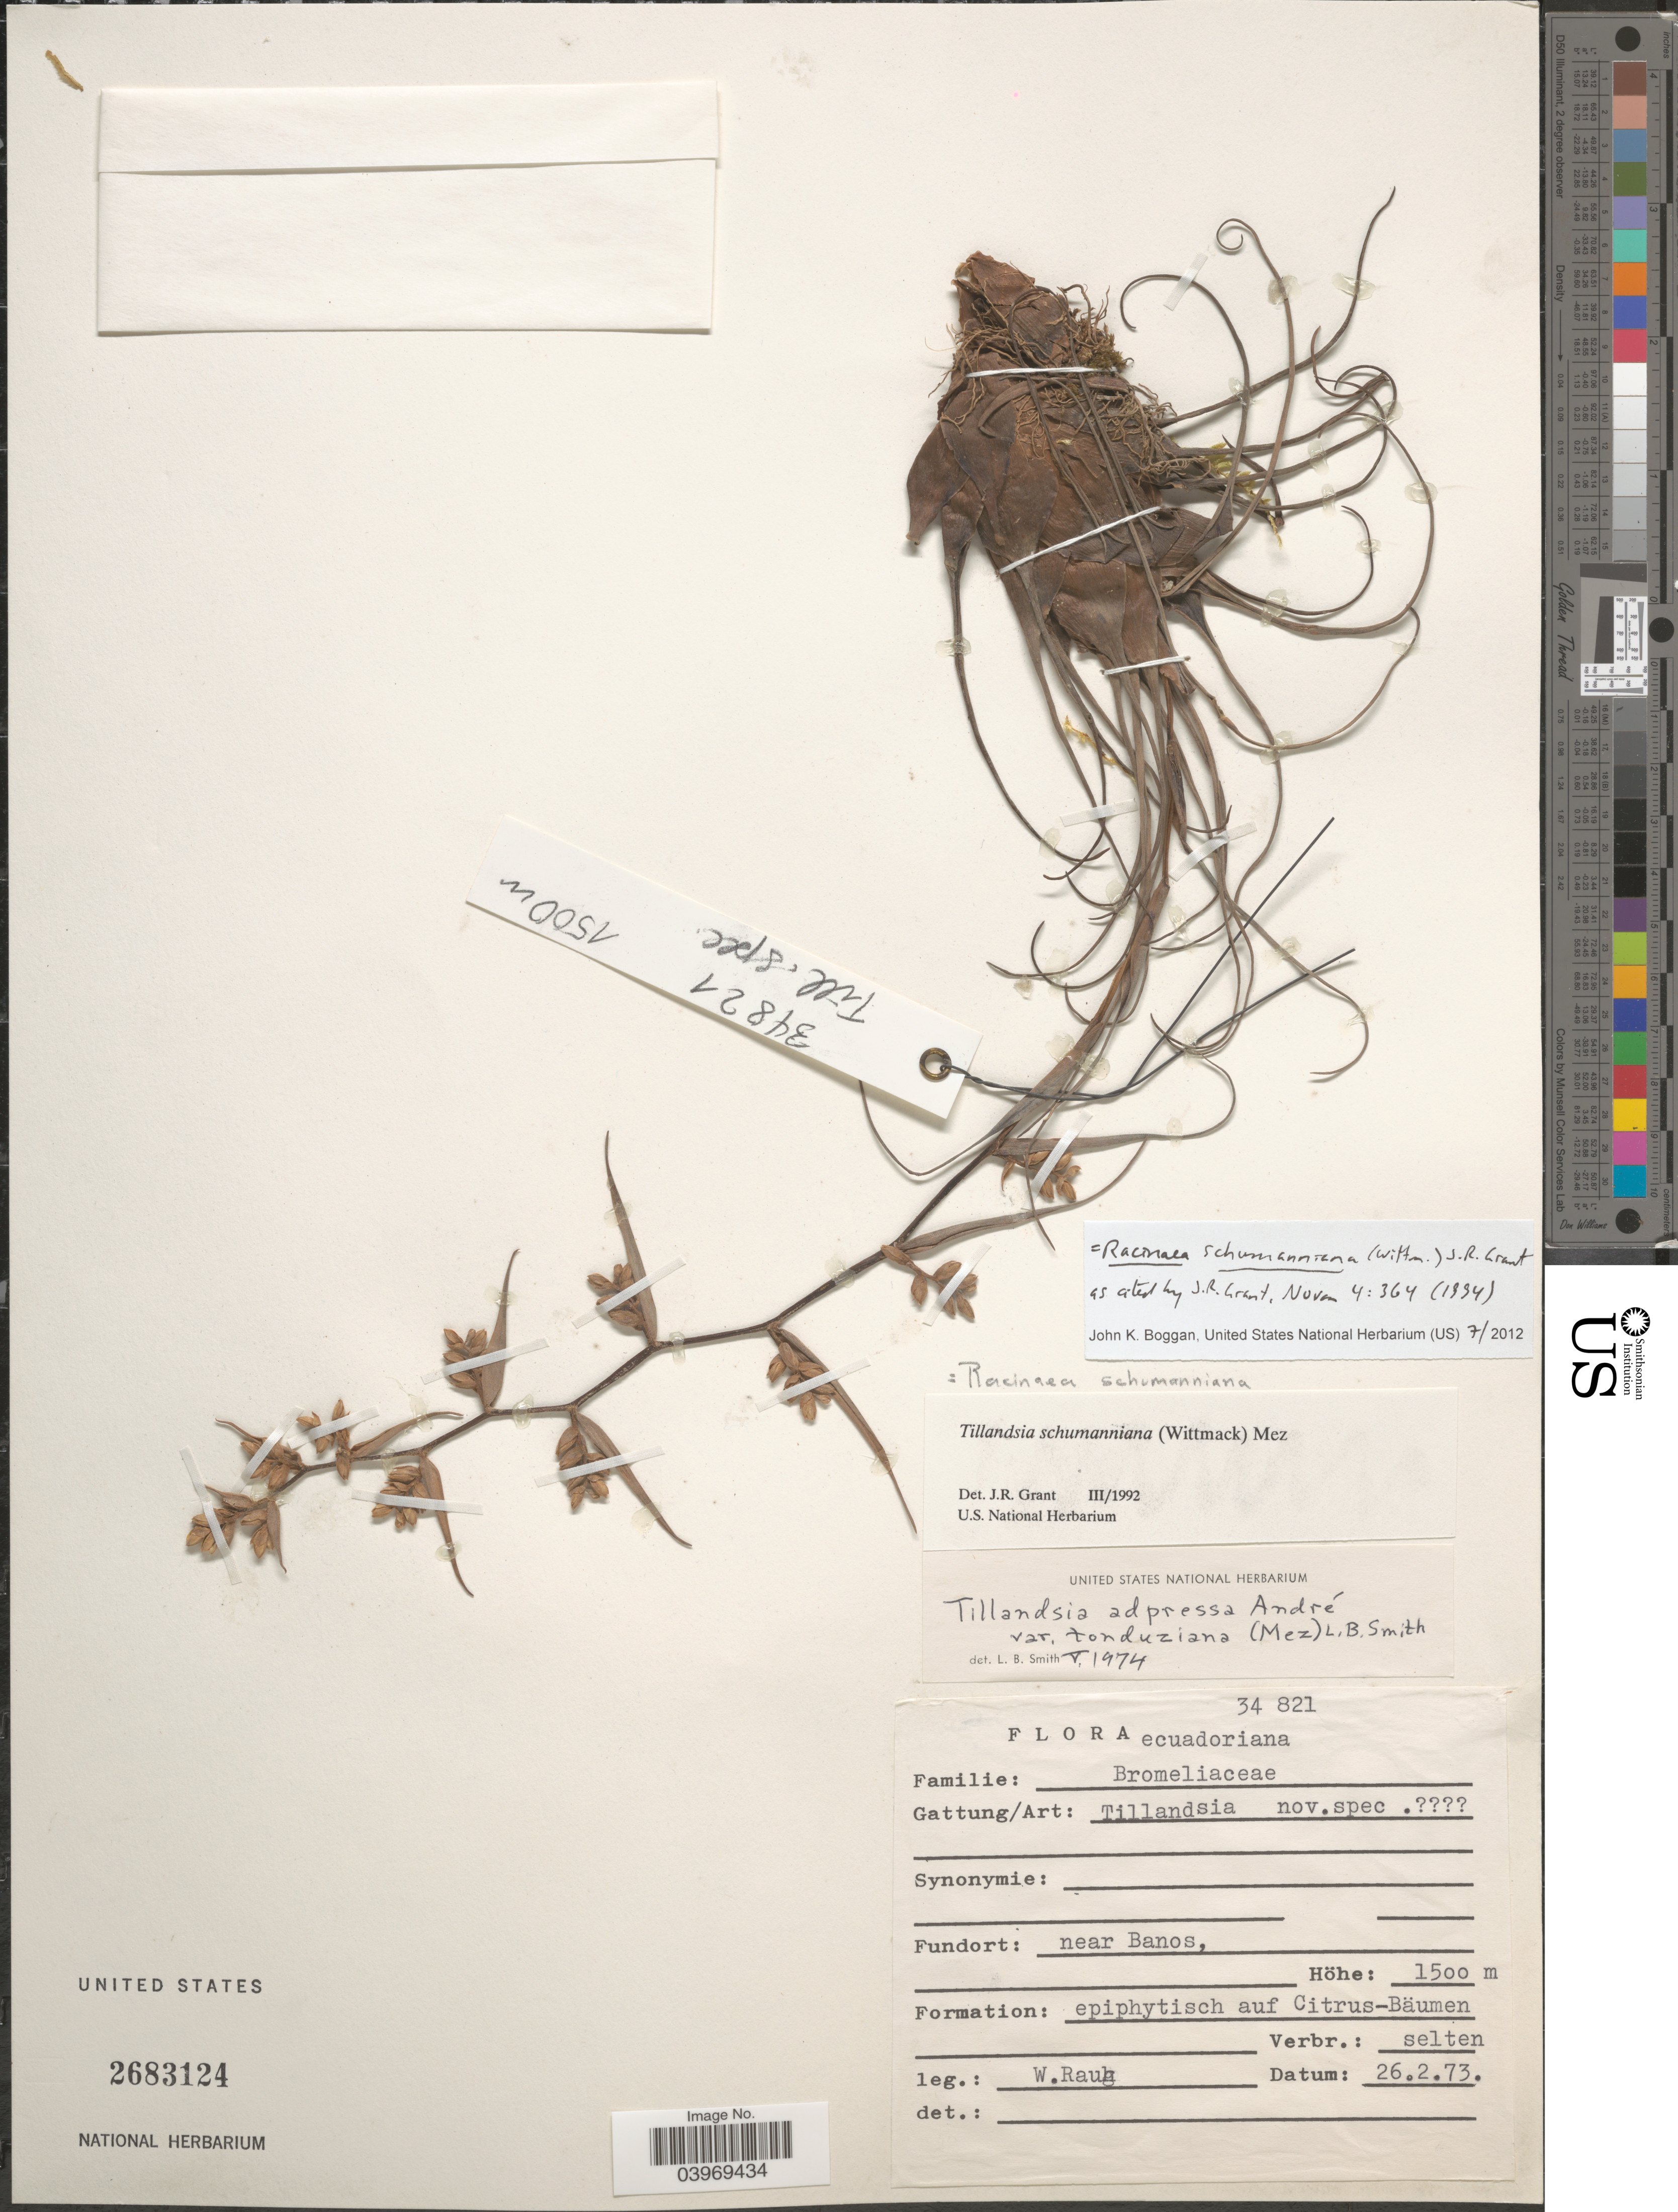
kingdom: Plantae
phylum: Tracheophyta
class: Liliopsida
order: Poales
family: Bromeliaceae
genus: Racinaea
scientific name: Racinaea schumanniana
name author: (Wittm.) J.R. Grant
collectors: W. Rauh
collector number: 34821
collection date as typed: Transcribed d/m/y: 26/2/73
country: Ecuador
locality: Near Banos.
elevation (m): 1500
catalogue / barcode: US 2683124